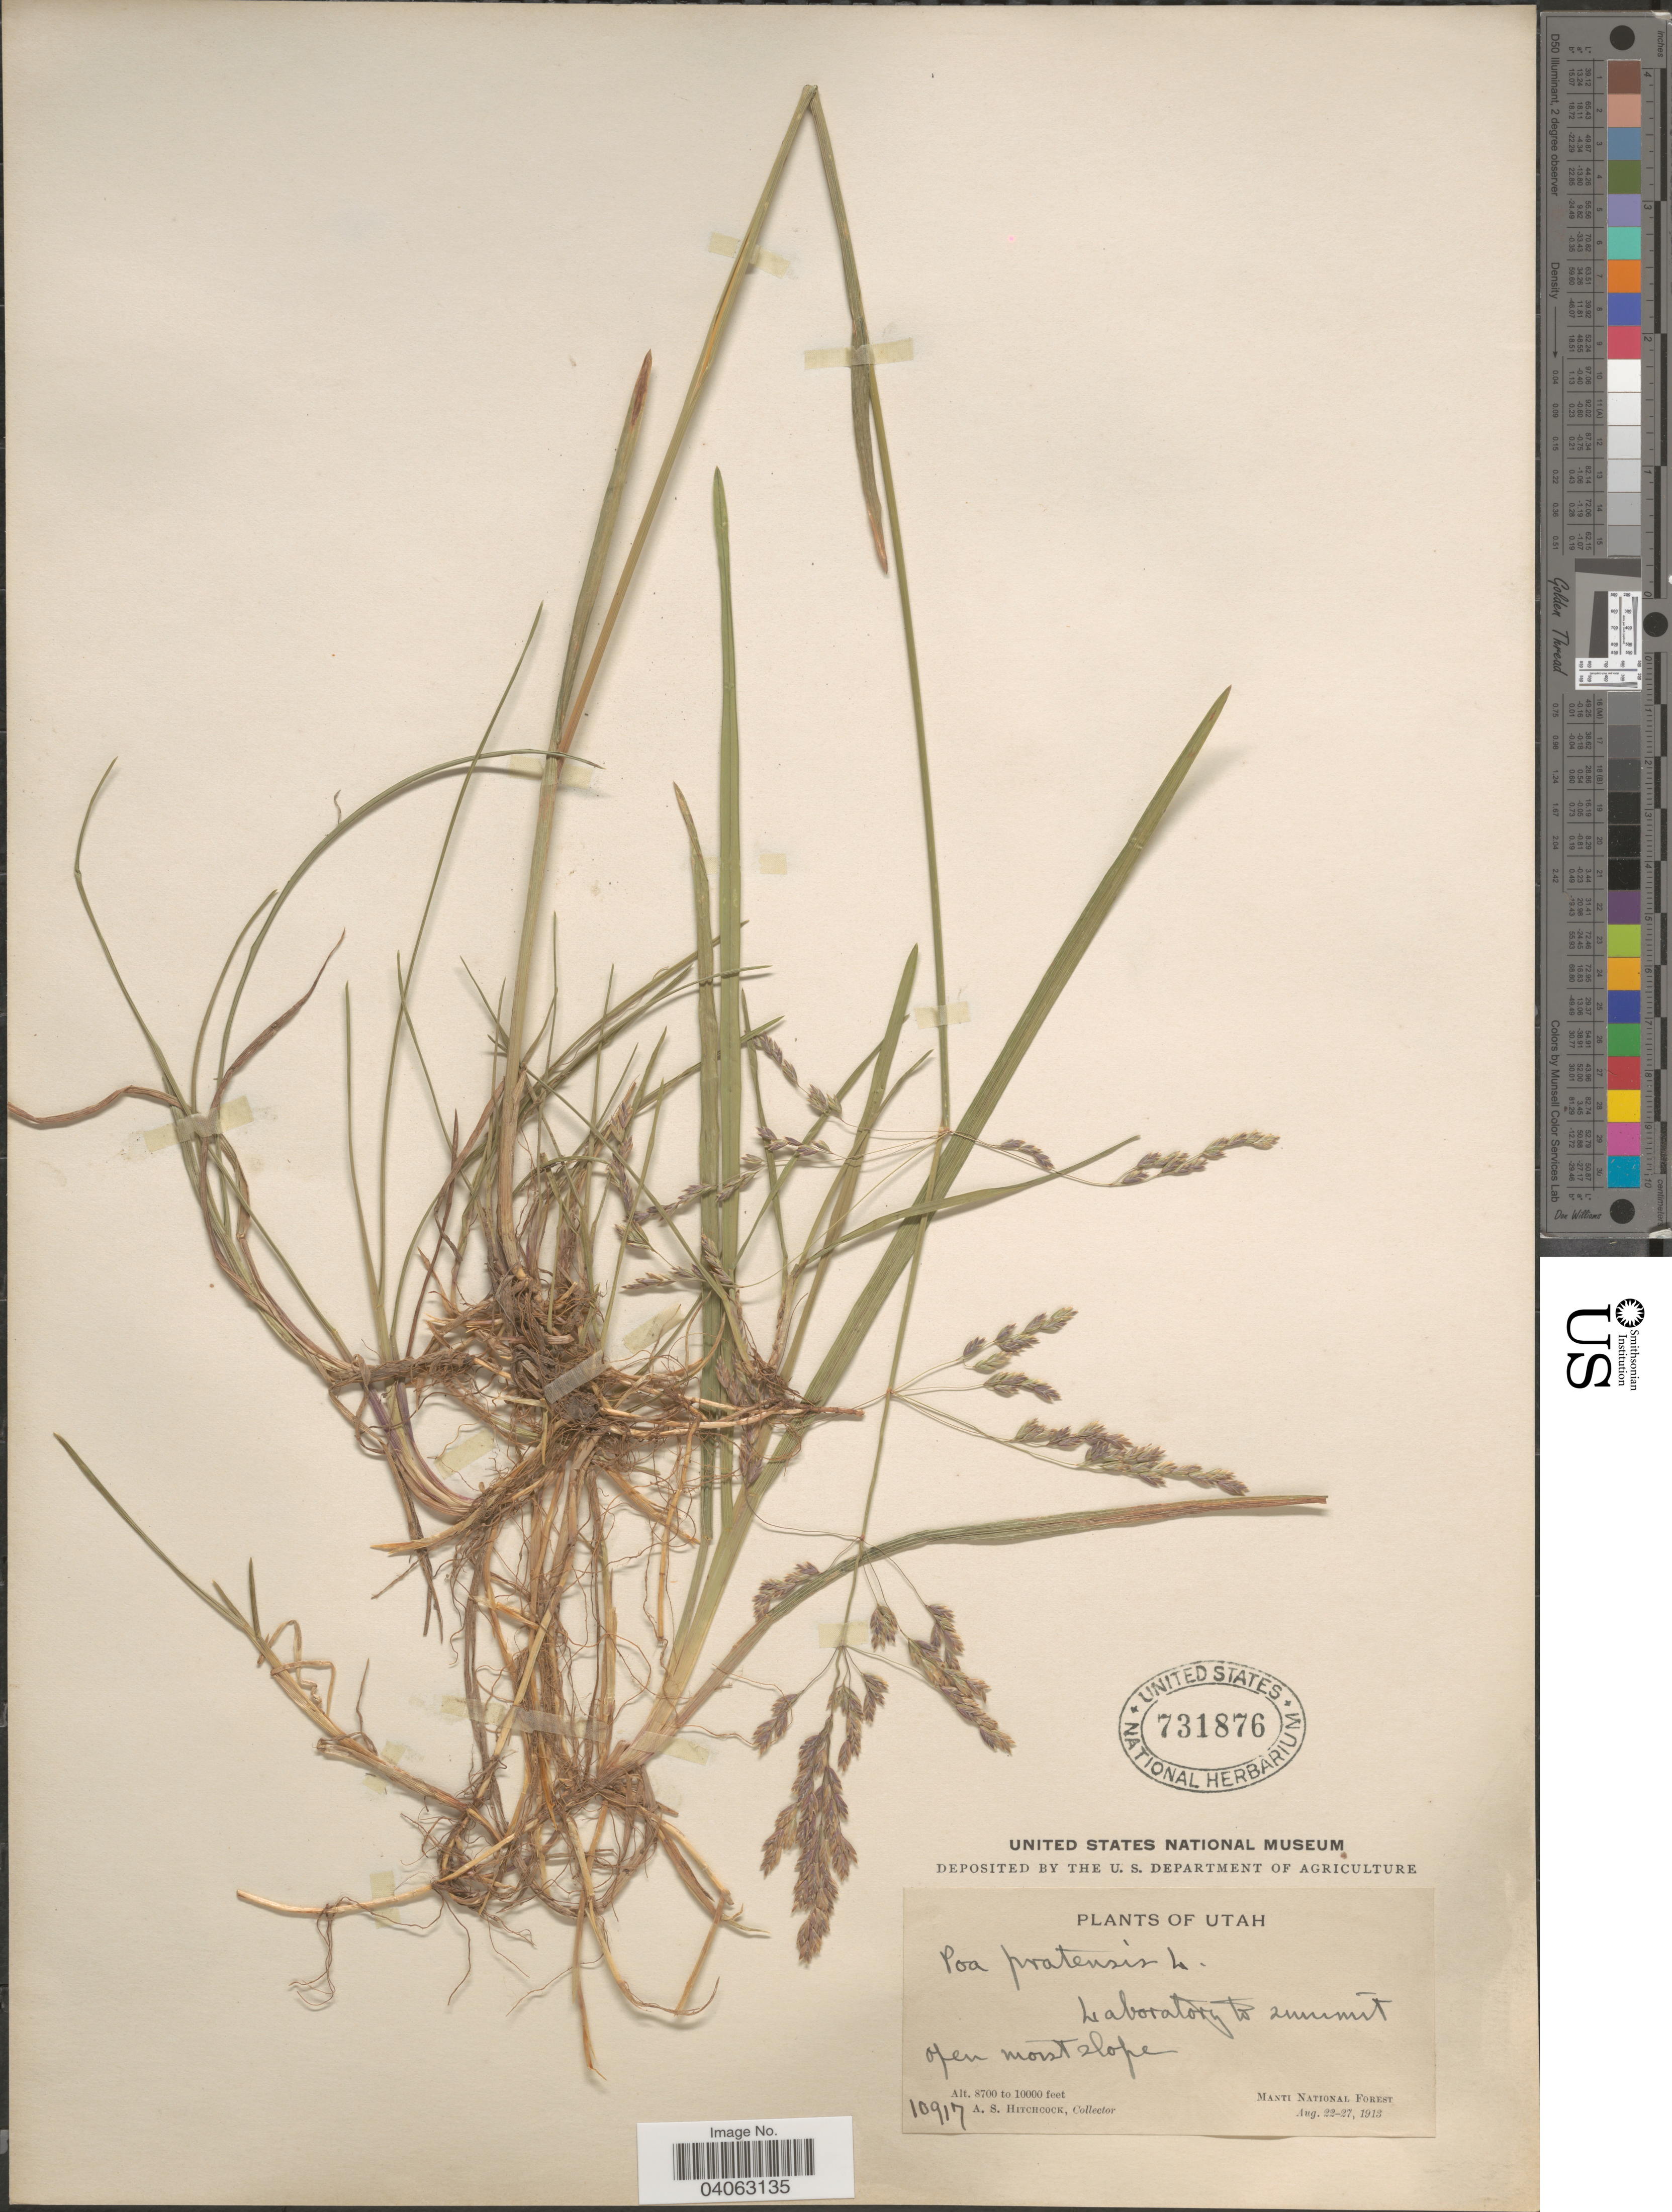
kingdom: Plantae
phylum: Tracheophyta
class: Liliopsida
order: Poales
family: Poaceae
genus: Poa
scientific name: Poa pratensis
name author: L.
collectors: A. S. Hitchcock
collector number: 10917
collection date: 1913-08-22/1913-08-27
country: United States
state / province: Utah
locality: Laboratory to summit. Manti National Forest.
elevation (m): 2652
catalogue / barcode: US 731876